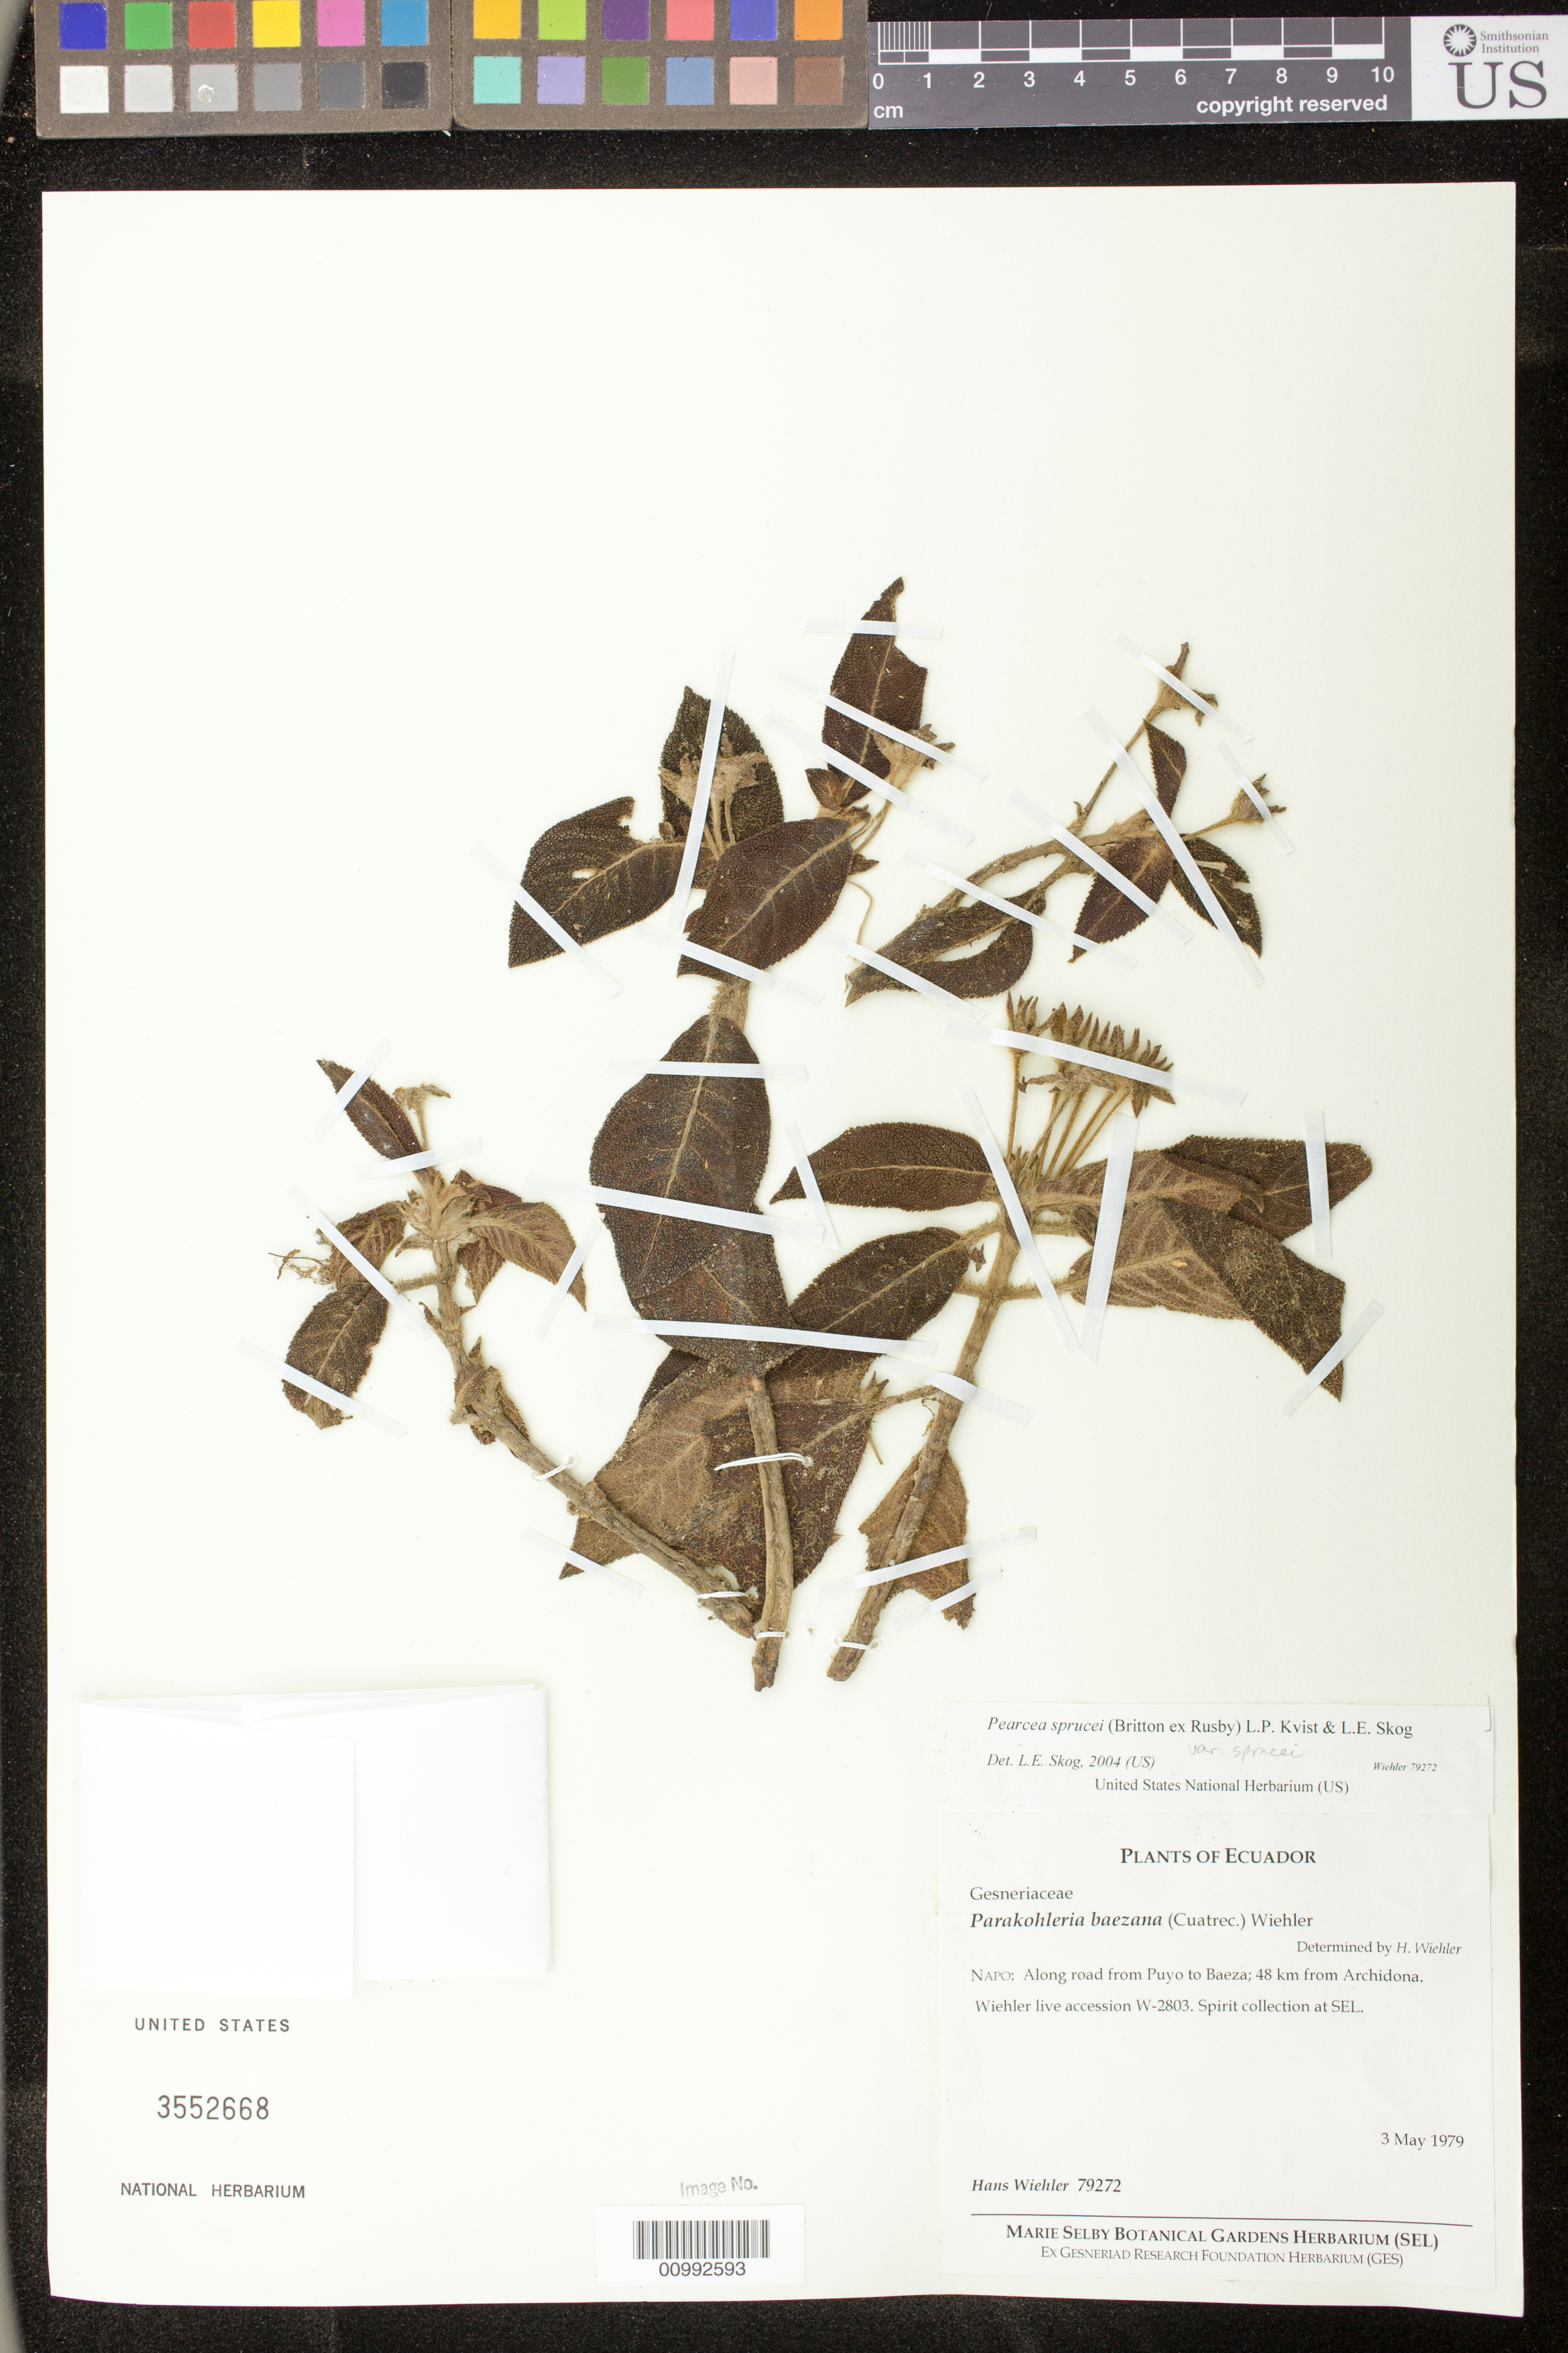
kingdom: Plantae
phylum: Tracheophyta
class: Magnoliopsida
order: Lamiales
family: Gesneriaceae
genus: Pearcea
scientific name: Pearcea sprucei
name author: (Britton) L.P. Kvist & L.E. Skog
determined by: Skog, Laurence E.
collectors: H. J. Wiehler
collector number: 79272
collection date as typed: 03 May 1979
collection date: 1979-05-03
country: Ecuador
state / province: Napo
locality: Napo: along road from Puyo to Baeza; 48 km from Archidona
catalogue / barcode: US 3552668